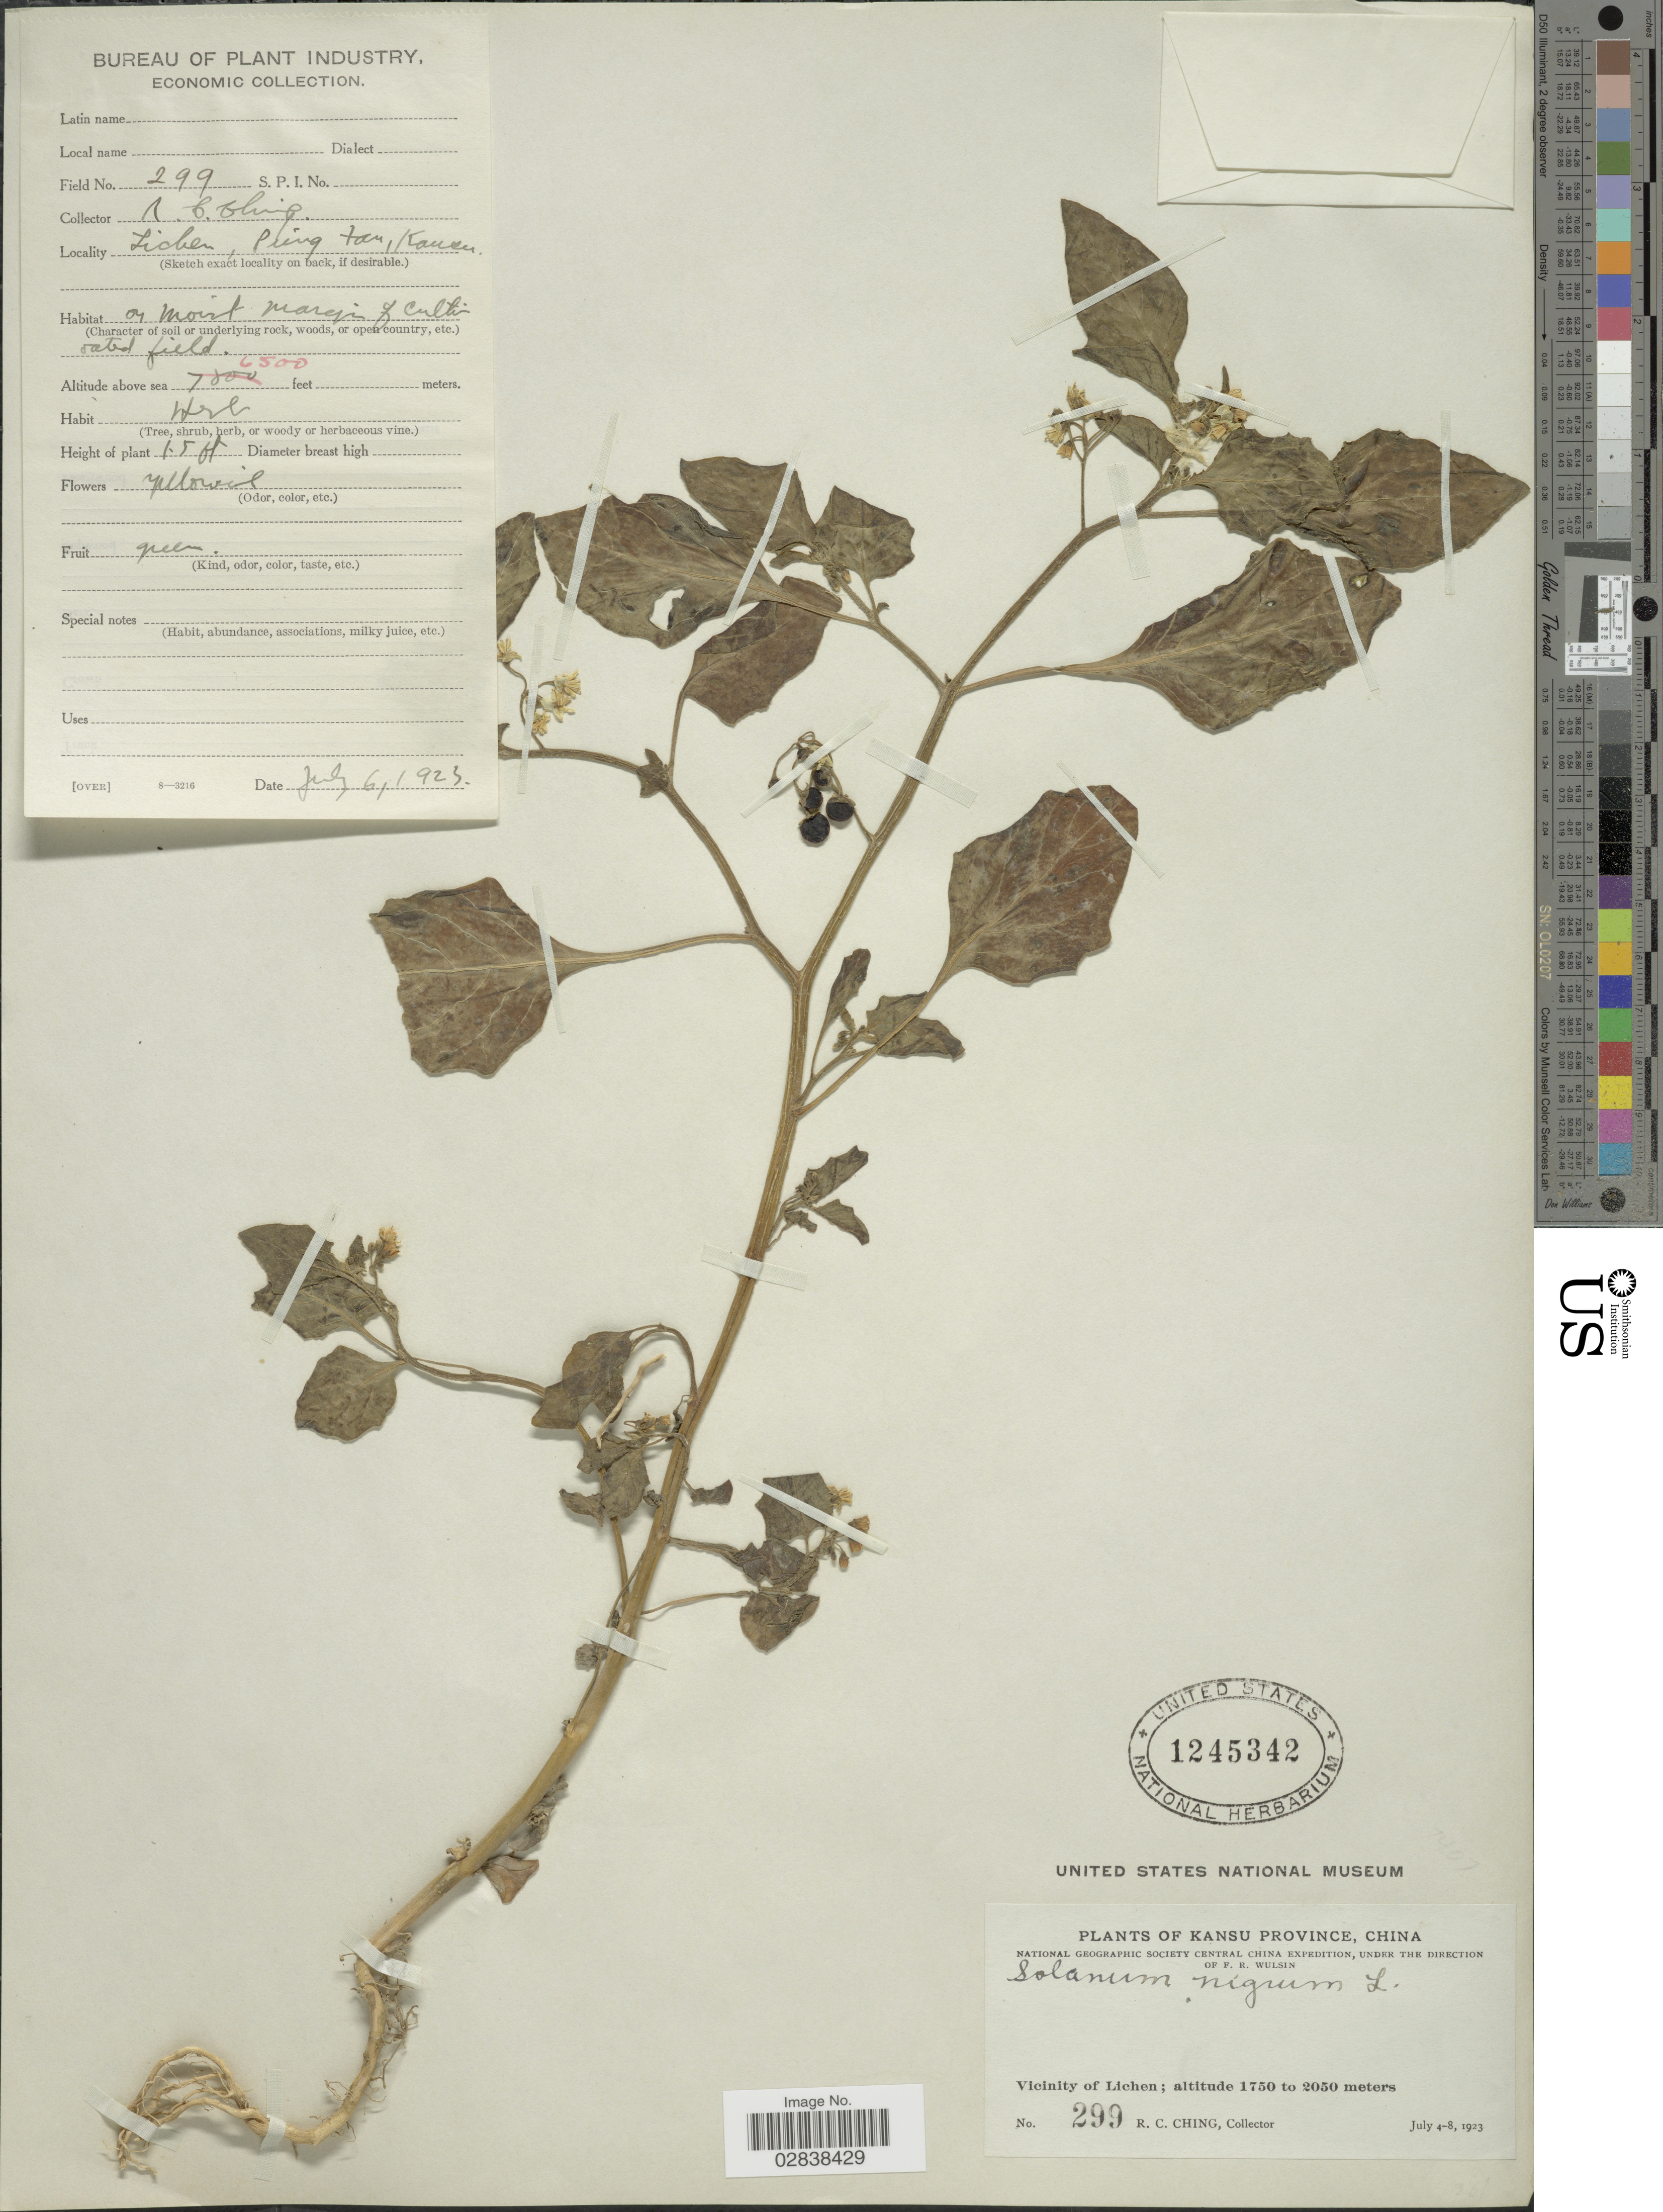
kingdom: Plantae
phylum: Tracheophyta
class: Magnoliopsida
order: Solanales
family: Solanaceae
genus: Solanum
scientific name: Solanum nigrum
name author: L.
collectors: R. C. Ching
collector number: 299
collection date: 1923-07-06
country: China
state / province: Gansu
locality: Vicinity of Lichen, Ping Fan, Kansu Province, China.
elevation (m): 1981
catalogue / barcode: US 1245342